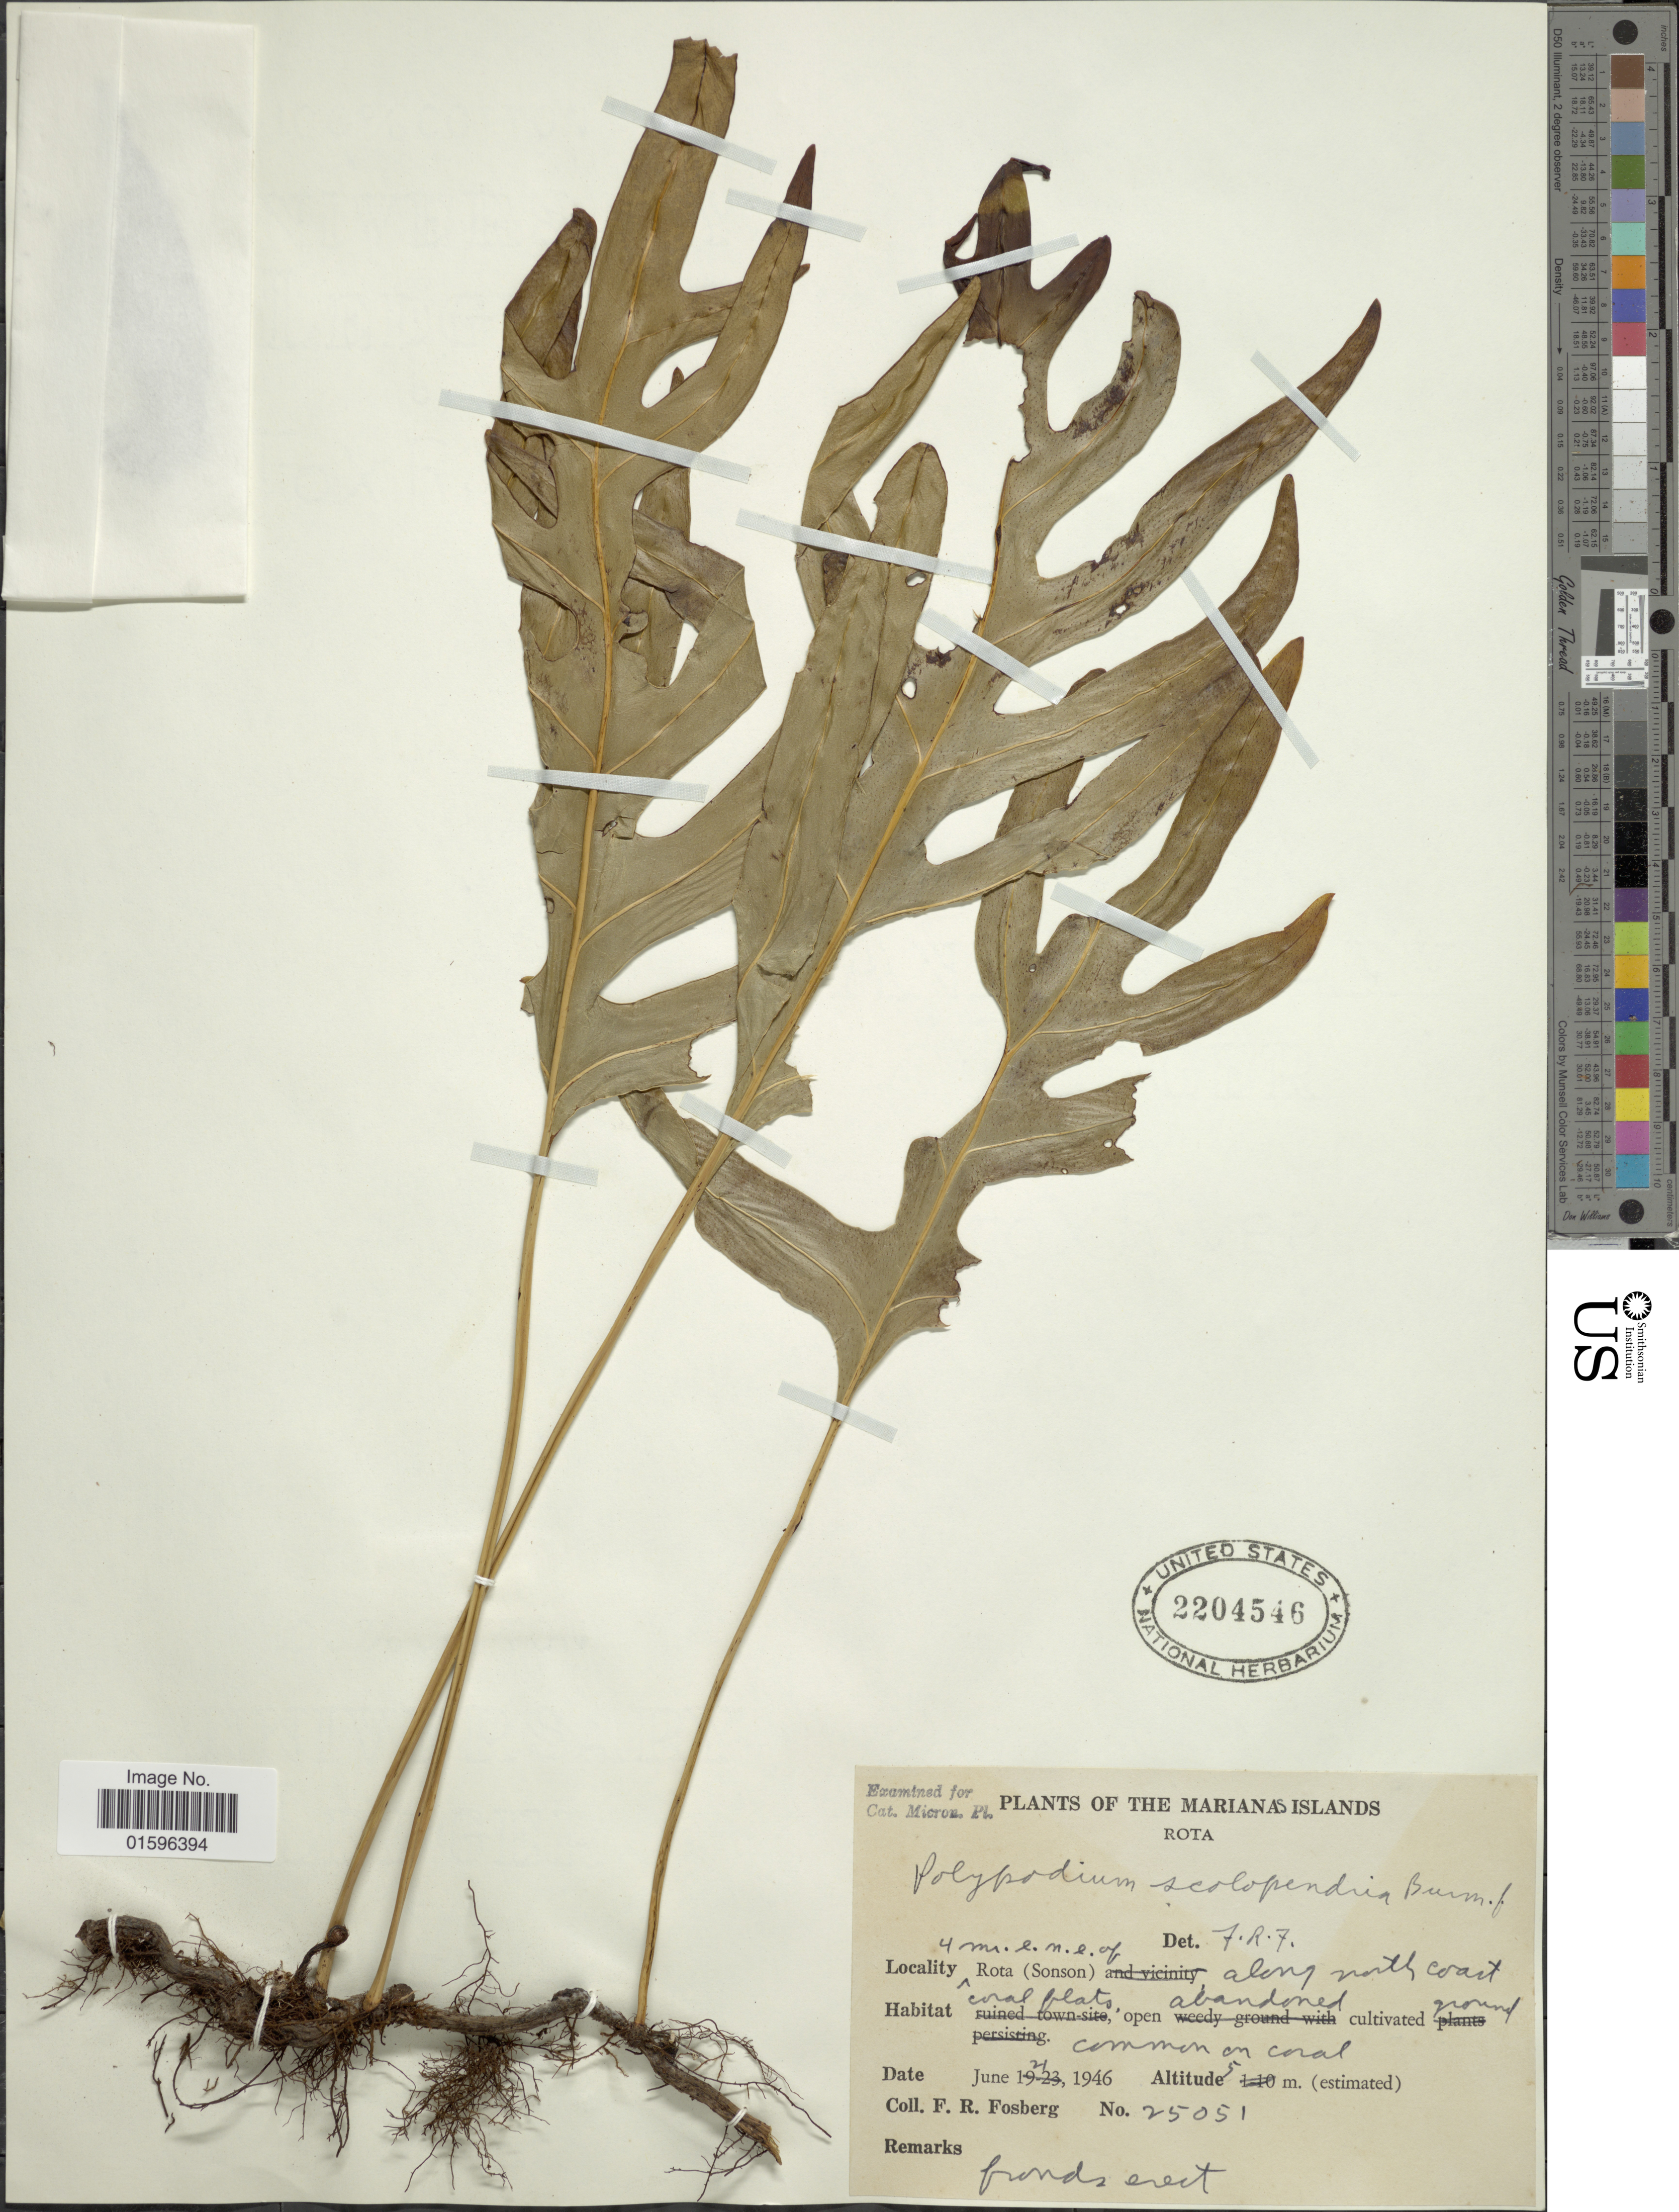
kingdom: Plantae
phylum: Tracheophyta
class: Polypodiopsida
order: Polypodiales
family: Polypodiaceae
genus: Polypodium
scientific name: Polypodium scolopendria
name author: Burm. f.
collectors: F. R. Fosberg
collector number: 25051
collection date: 1946-06-21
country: Northern Mariana Islands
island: Rota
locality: Rota, (Sonson)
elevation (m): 5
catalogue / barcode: US 2204546